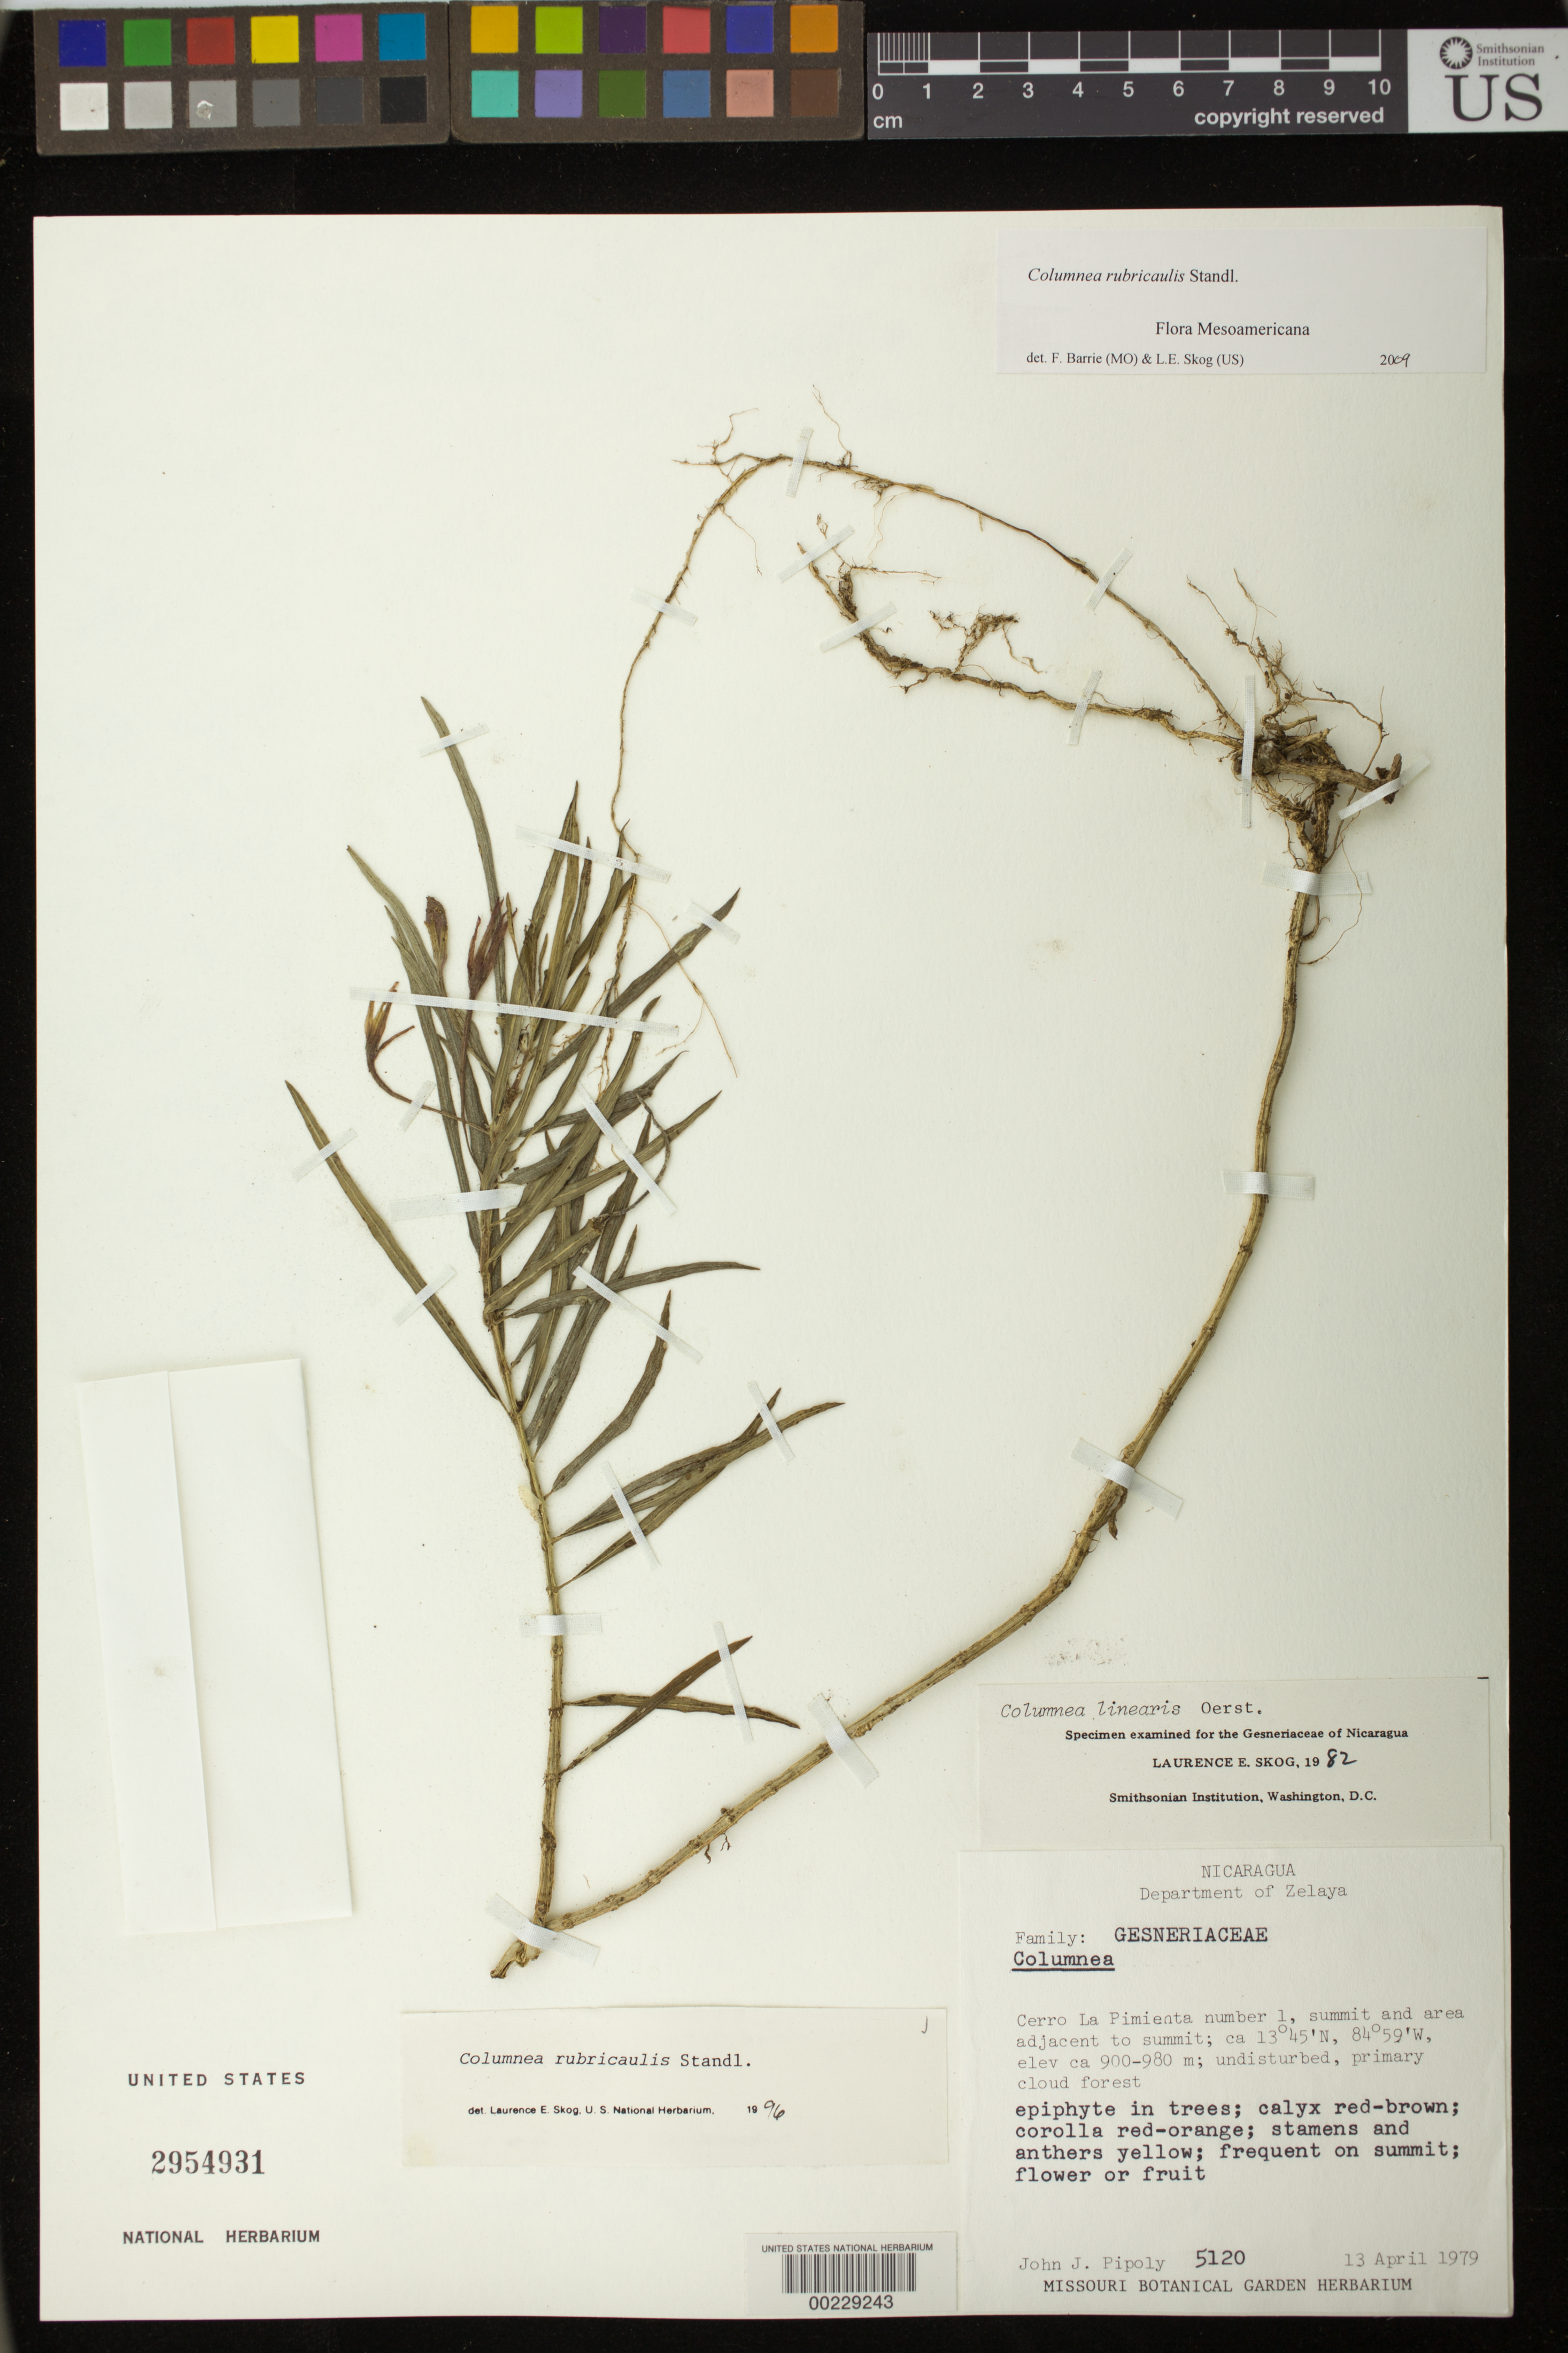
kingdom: Plantae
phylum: Tracheophyta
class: Magnoliopsida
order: Lamiales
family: Gesneriaceae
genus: Columnea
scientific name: Columnea rubricaulis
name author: Standl.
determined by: Skog, Laurence E.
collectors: J. J. Pipoly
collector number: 5120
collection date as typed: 13 Apr 1979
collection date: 1979-04-13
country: Nicaragua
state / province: Atlántico Norte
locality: Cerro La Pimienta number 1, summit and area adjacent to summit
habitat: undisturbed, primary cloud forest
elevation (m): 900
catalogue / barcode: US 2954931